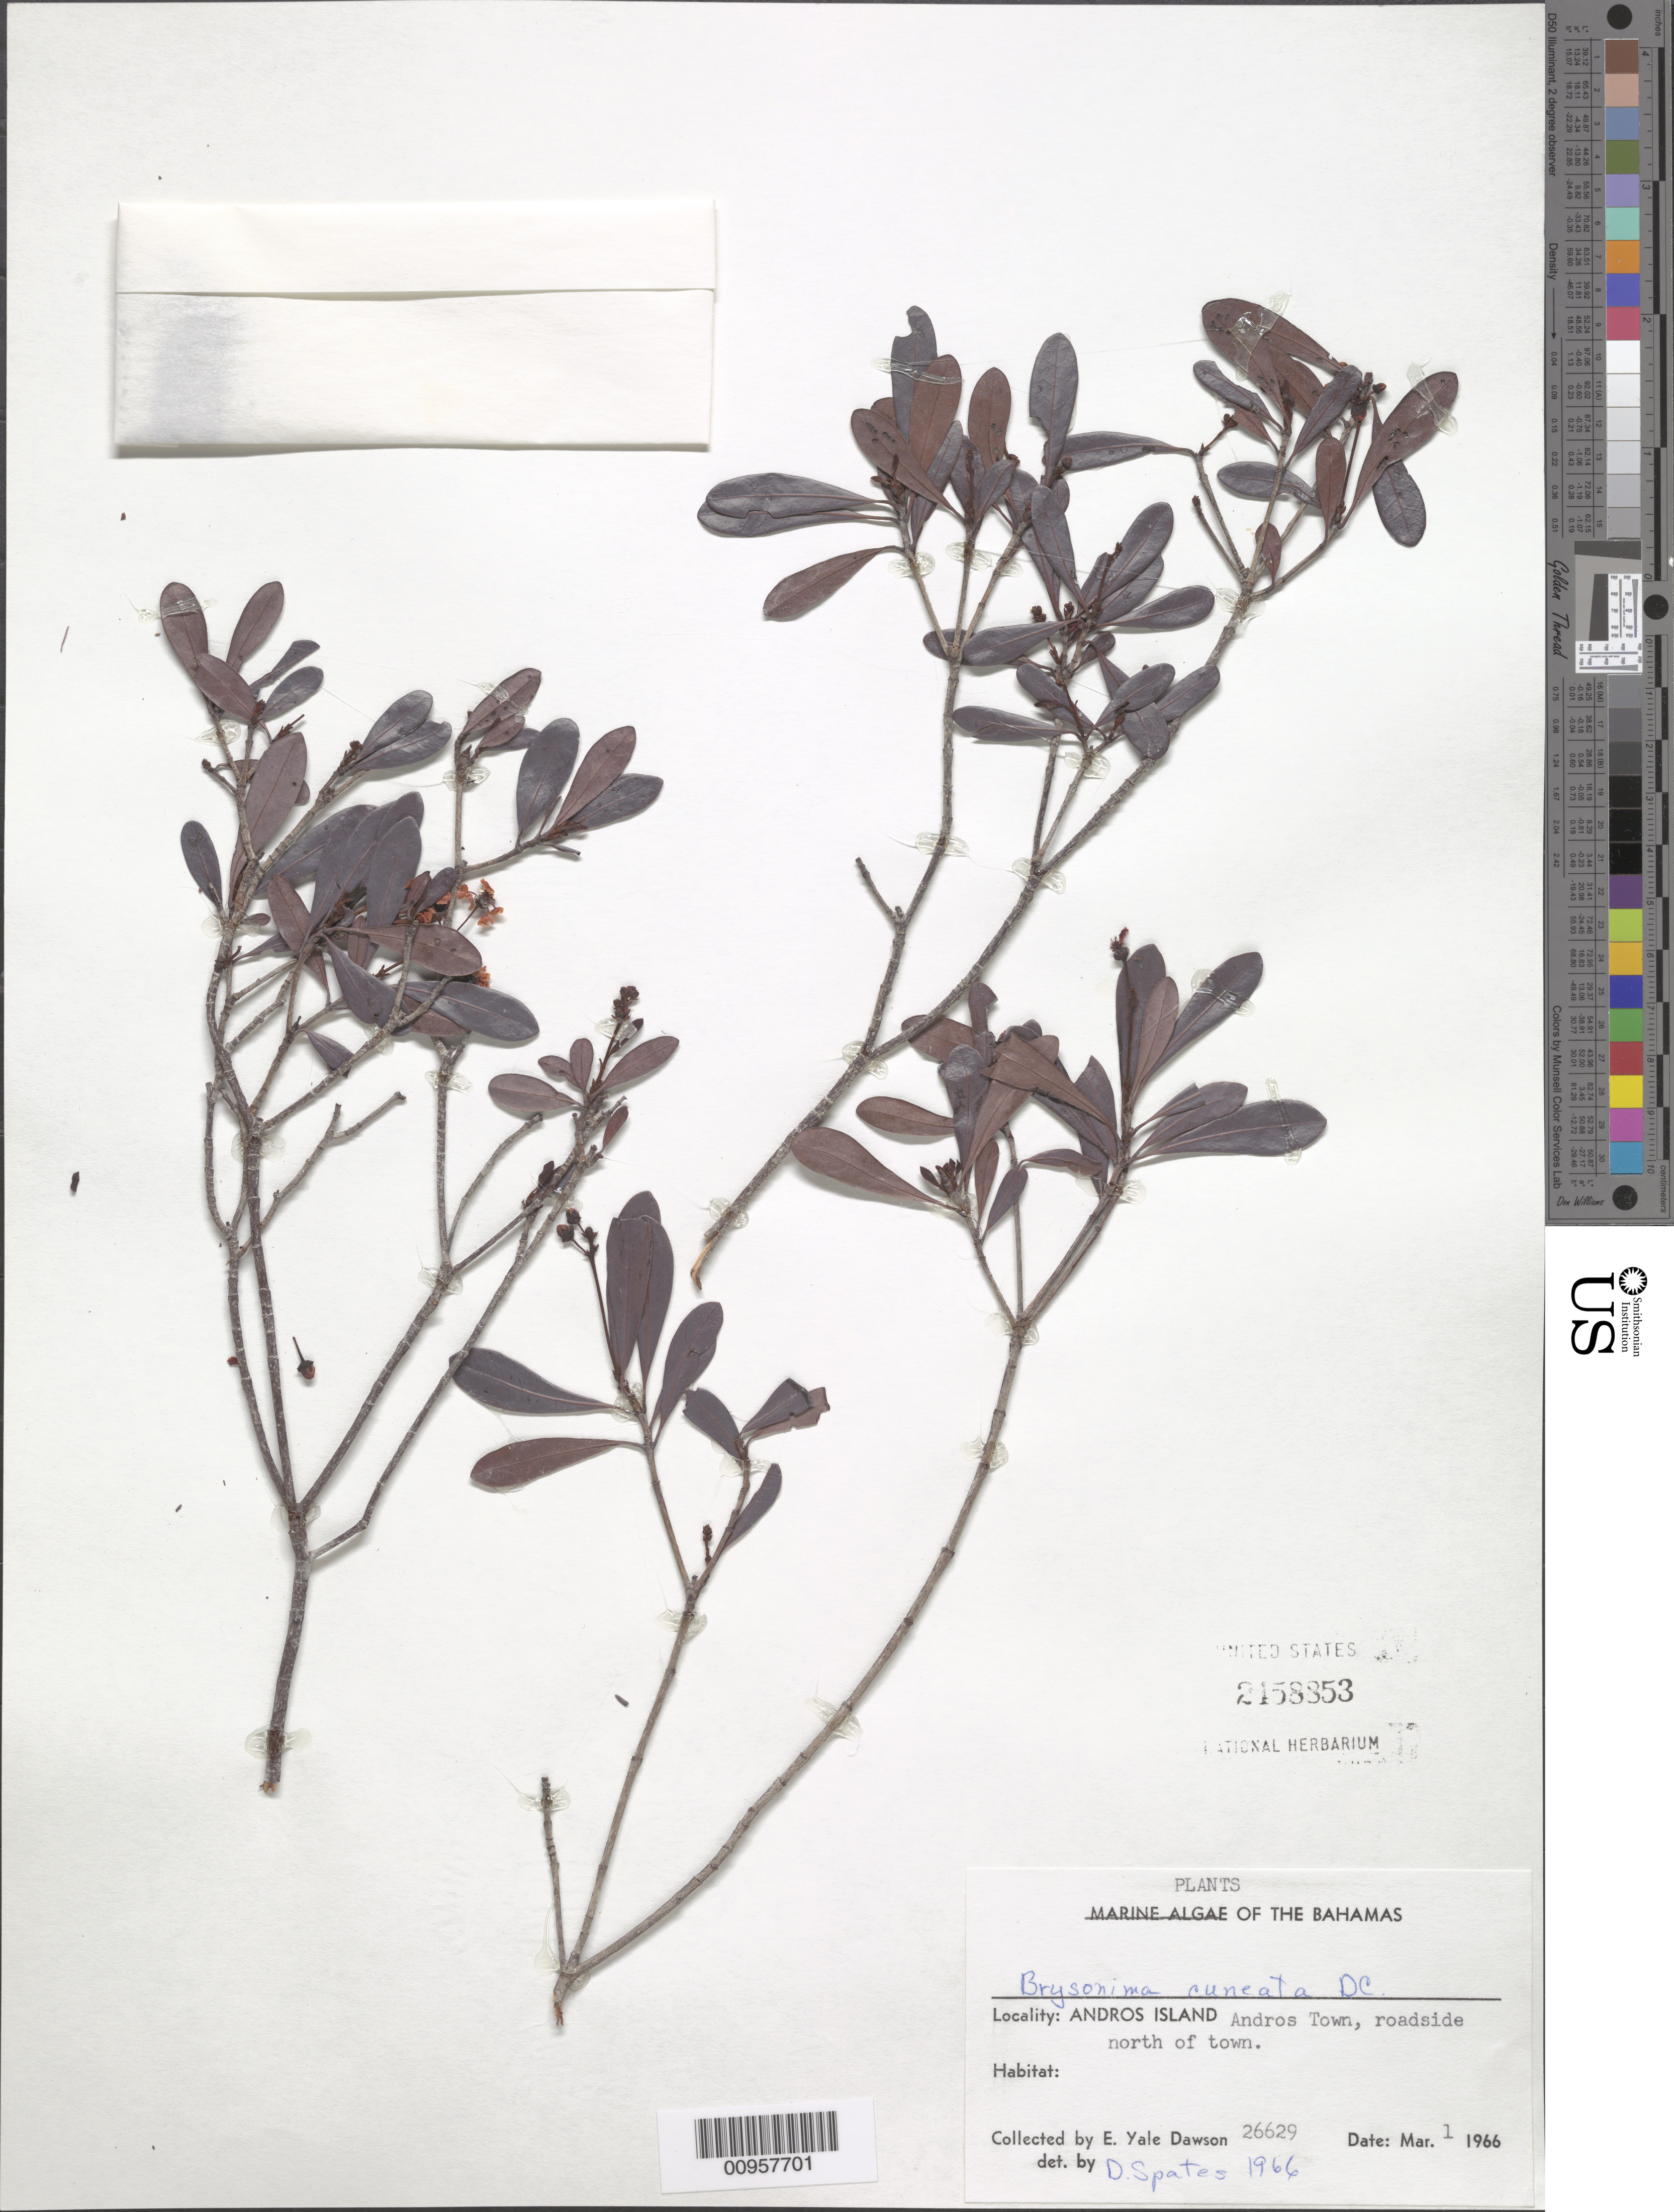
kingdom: Plantae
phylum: Tracheophyta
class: Magnoliopsida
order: Malpighiales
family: Malpighiaceae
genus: Byrsonima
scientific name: Byrsonima lucida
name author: (Mill.) DC.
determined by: Spates, D.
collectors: E. Y. Dawson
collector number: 26629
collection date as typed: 01 Mar 1966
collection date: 1966-03-01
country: Bahamas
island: Andros Island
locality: Andros Town, N of town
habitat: Roadside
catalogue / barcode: US 2458853